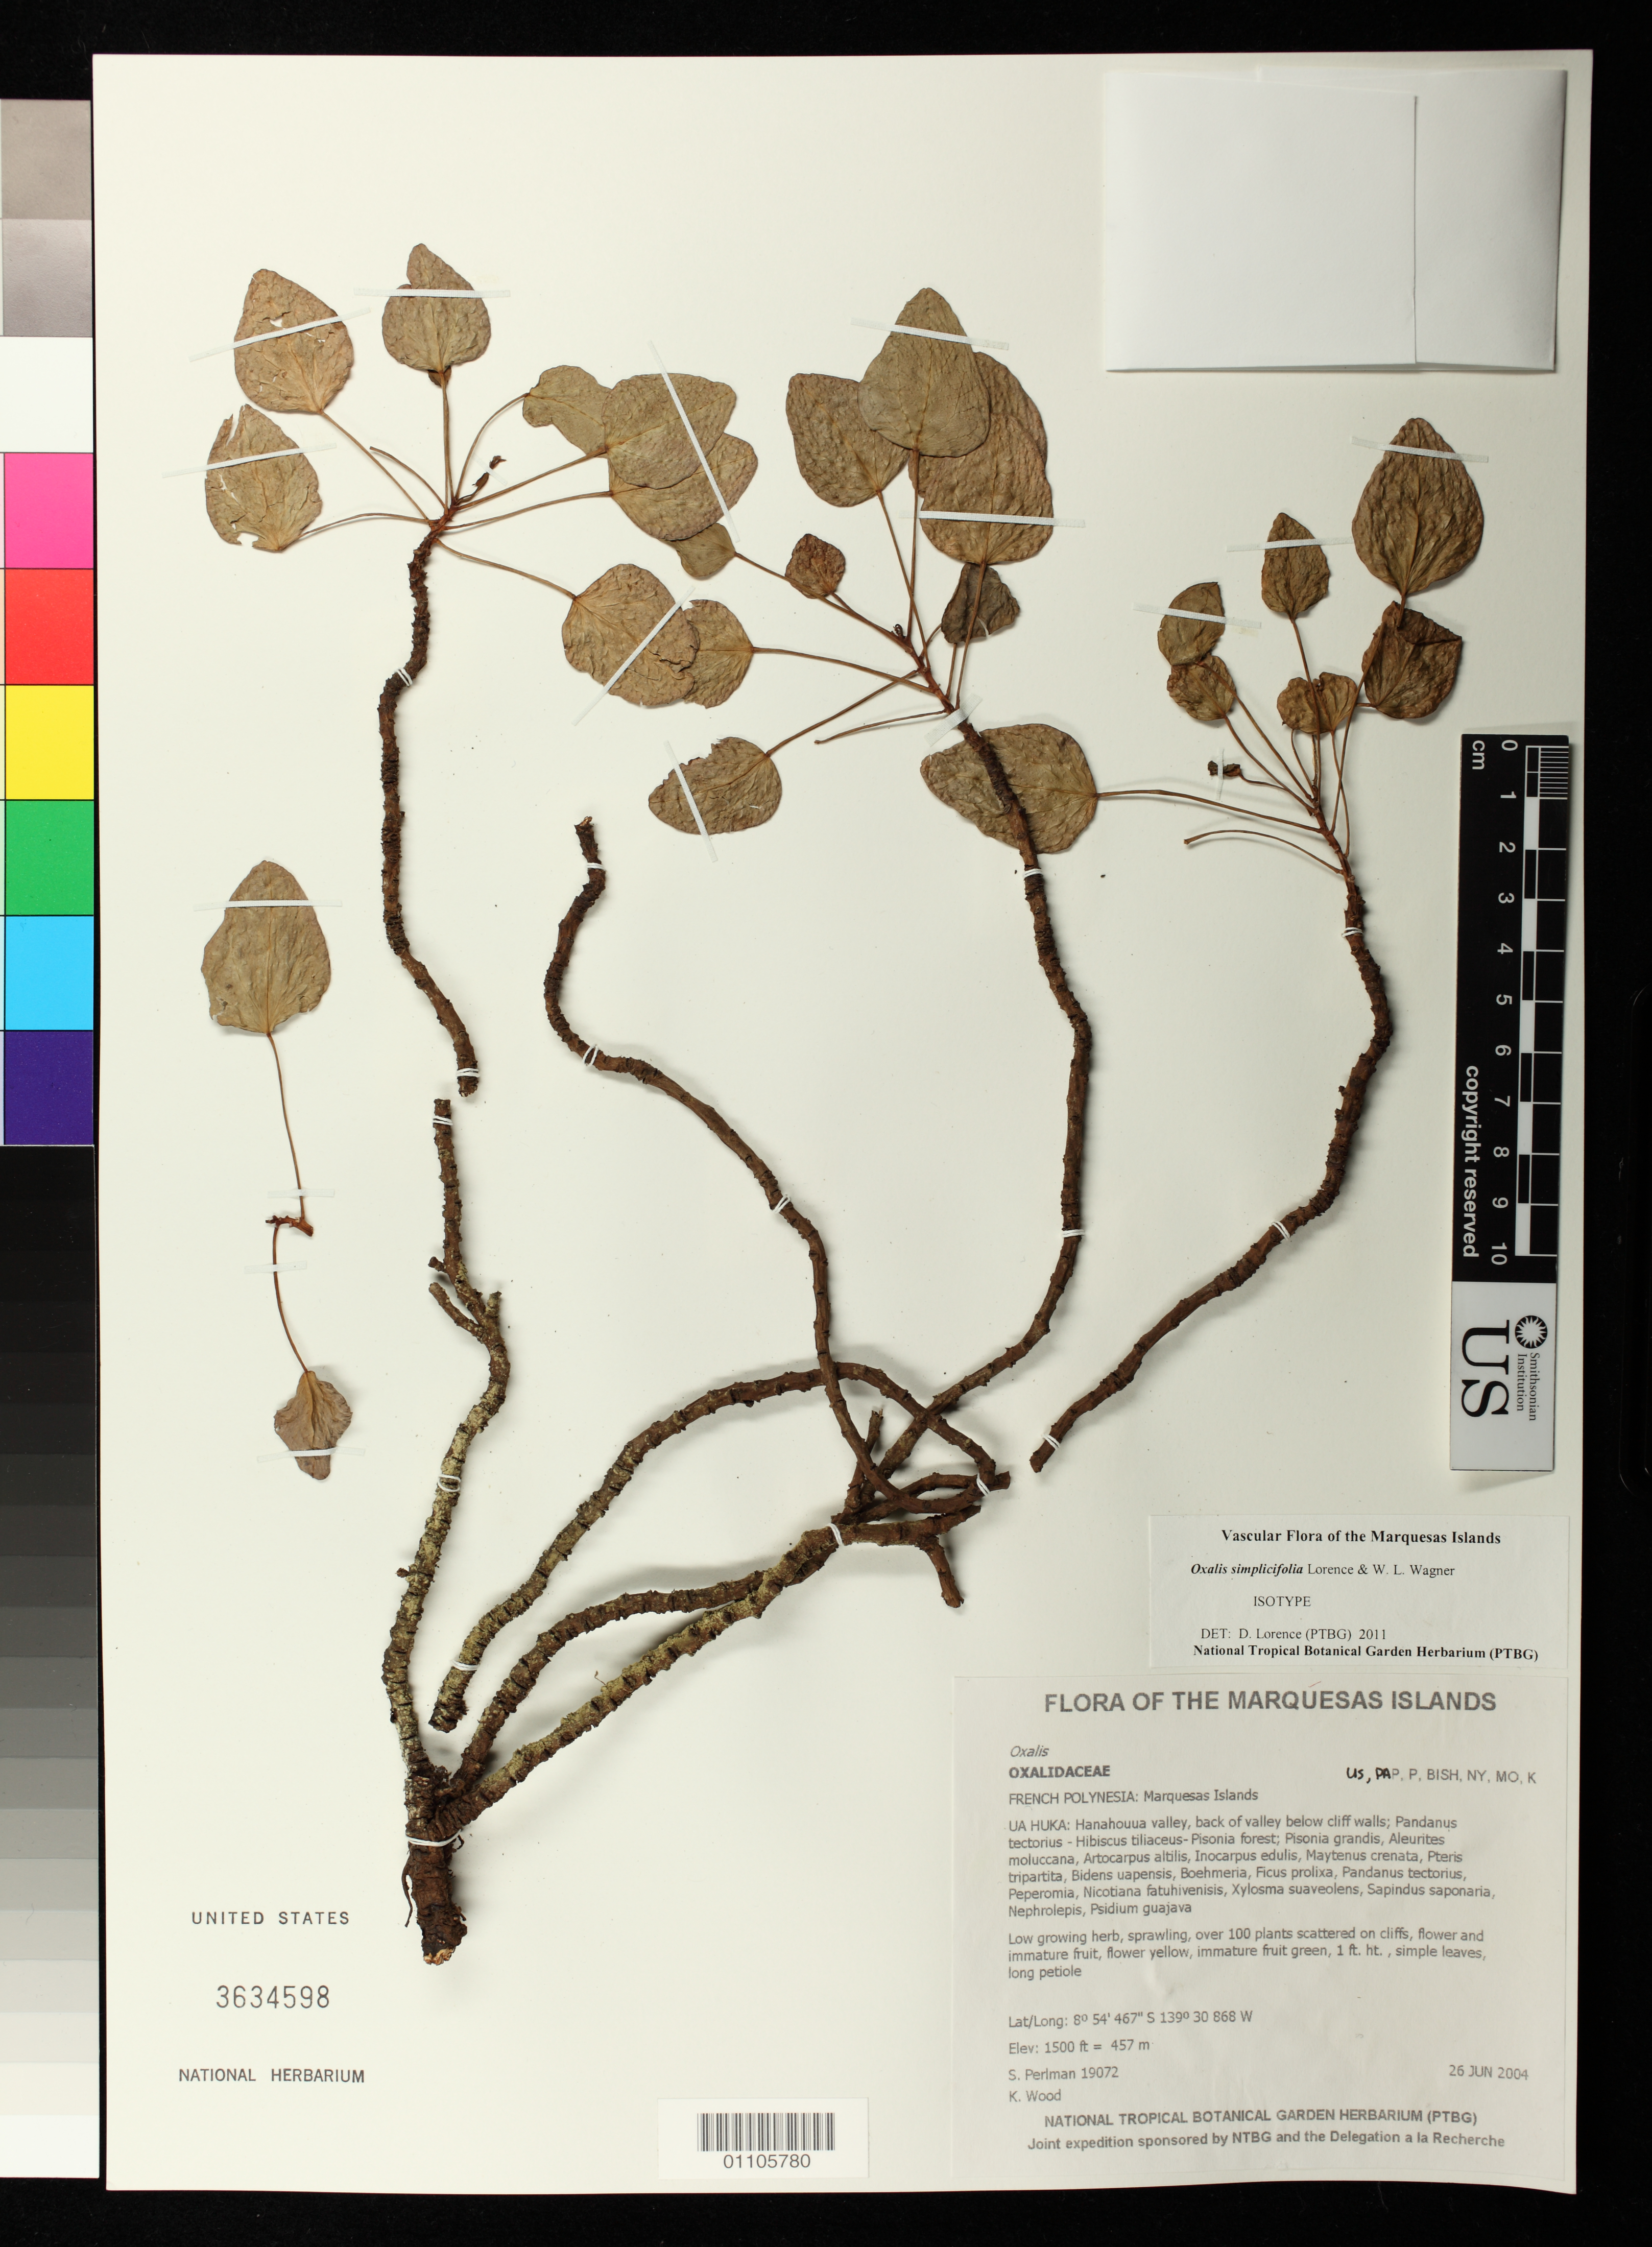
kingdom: Plantae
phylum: Tracheophyta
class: Magnoliopsida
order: Oxalidales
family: Oxalidaceae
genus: Oxalis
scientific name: Oxalis simplicifolia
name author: Lorence & W.L. Wagner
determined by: Lorence, David H., (PTBG), National Tropical Botanical Garden (UNITED STATES)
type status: Isotype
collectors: S. P. Perlman & K. R. Wood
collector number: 19072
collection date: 2004-06-26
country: French Polynesia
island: Ua Huka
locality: Ua Huka: Hanahouua valley, back of valley below cliff walls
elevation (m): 457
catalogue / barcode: US 3634598